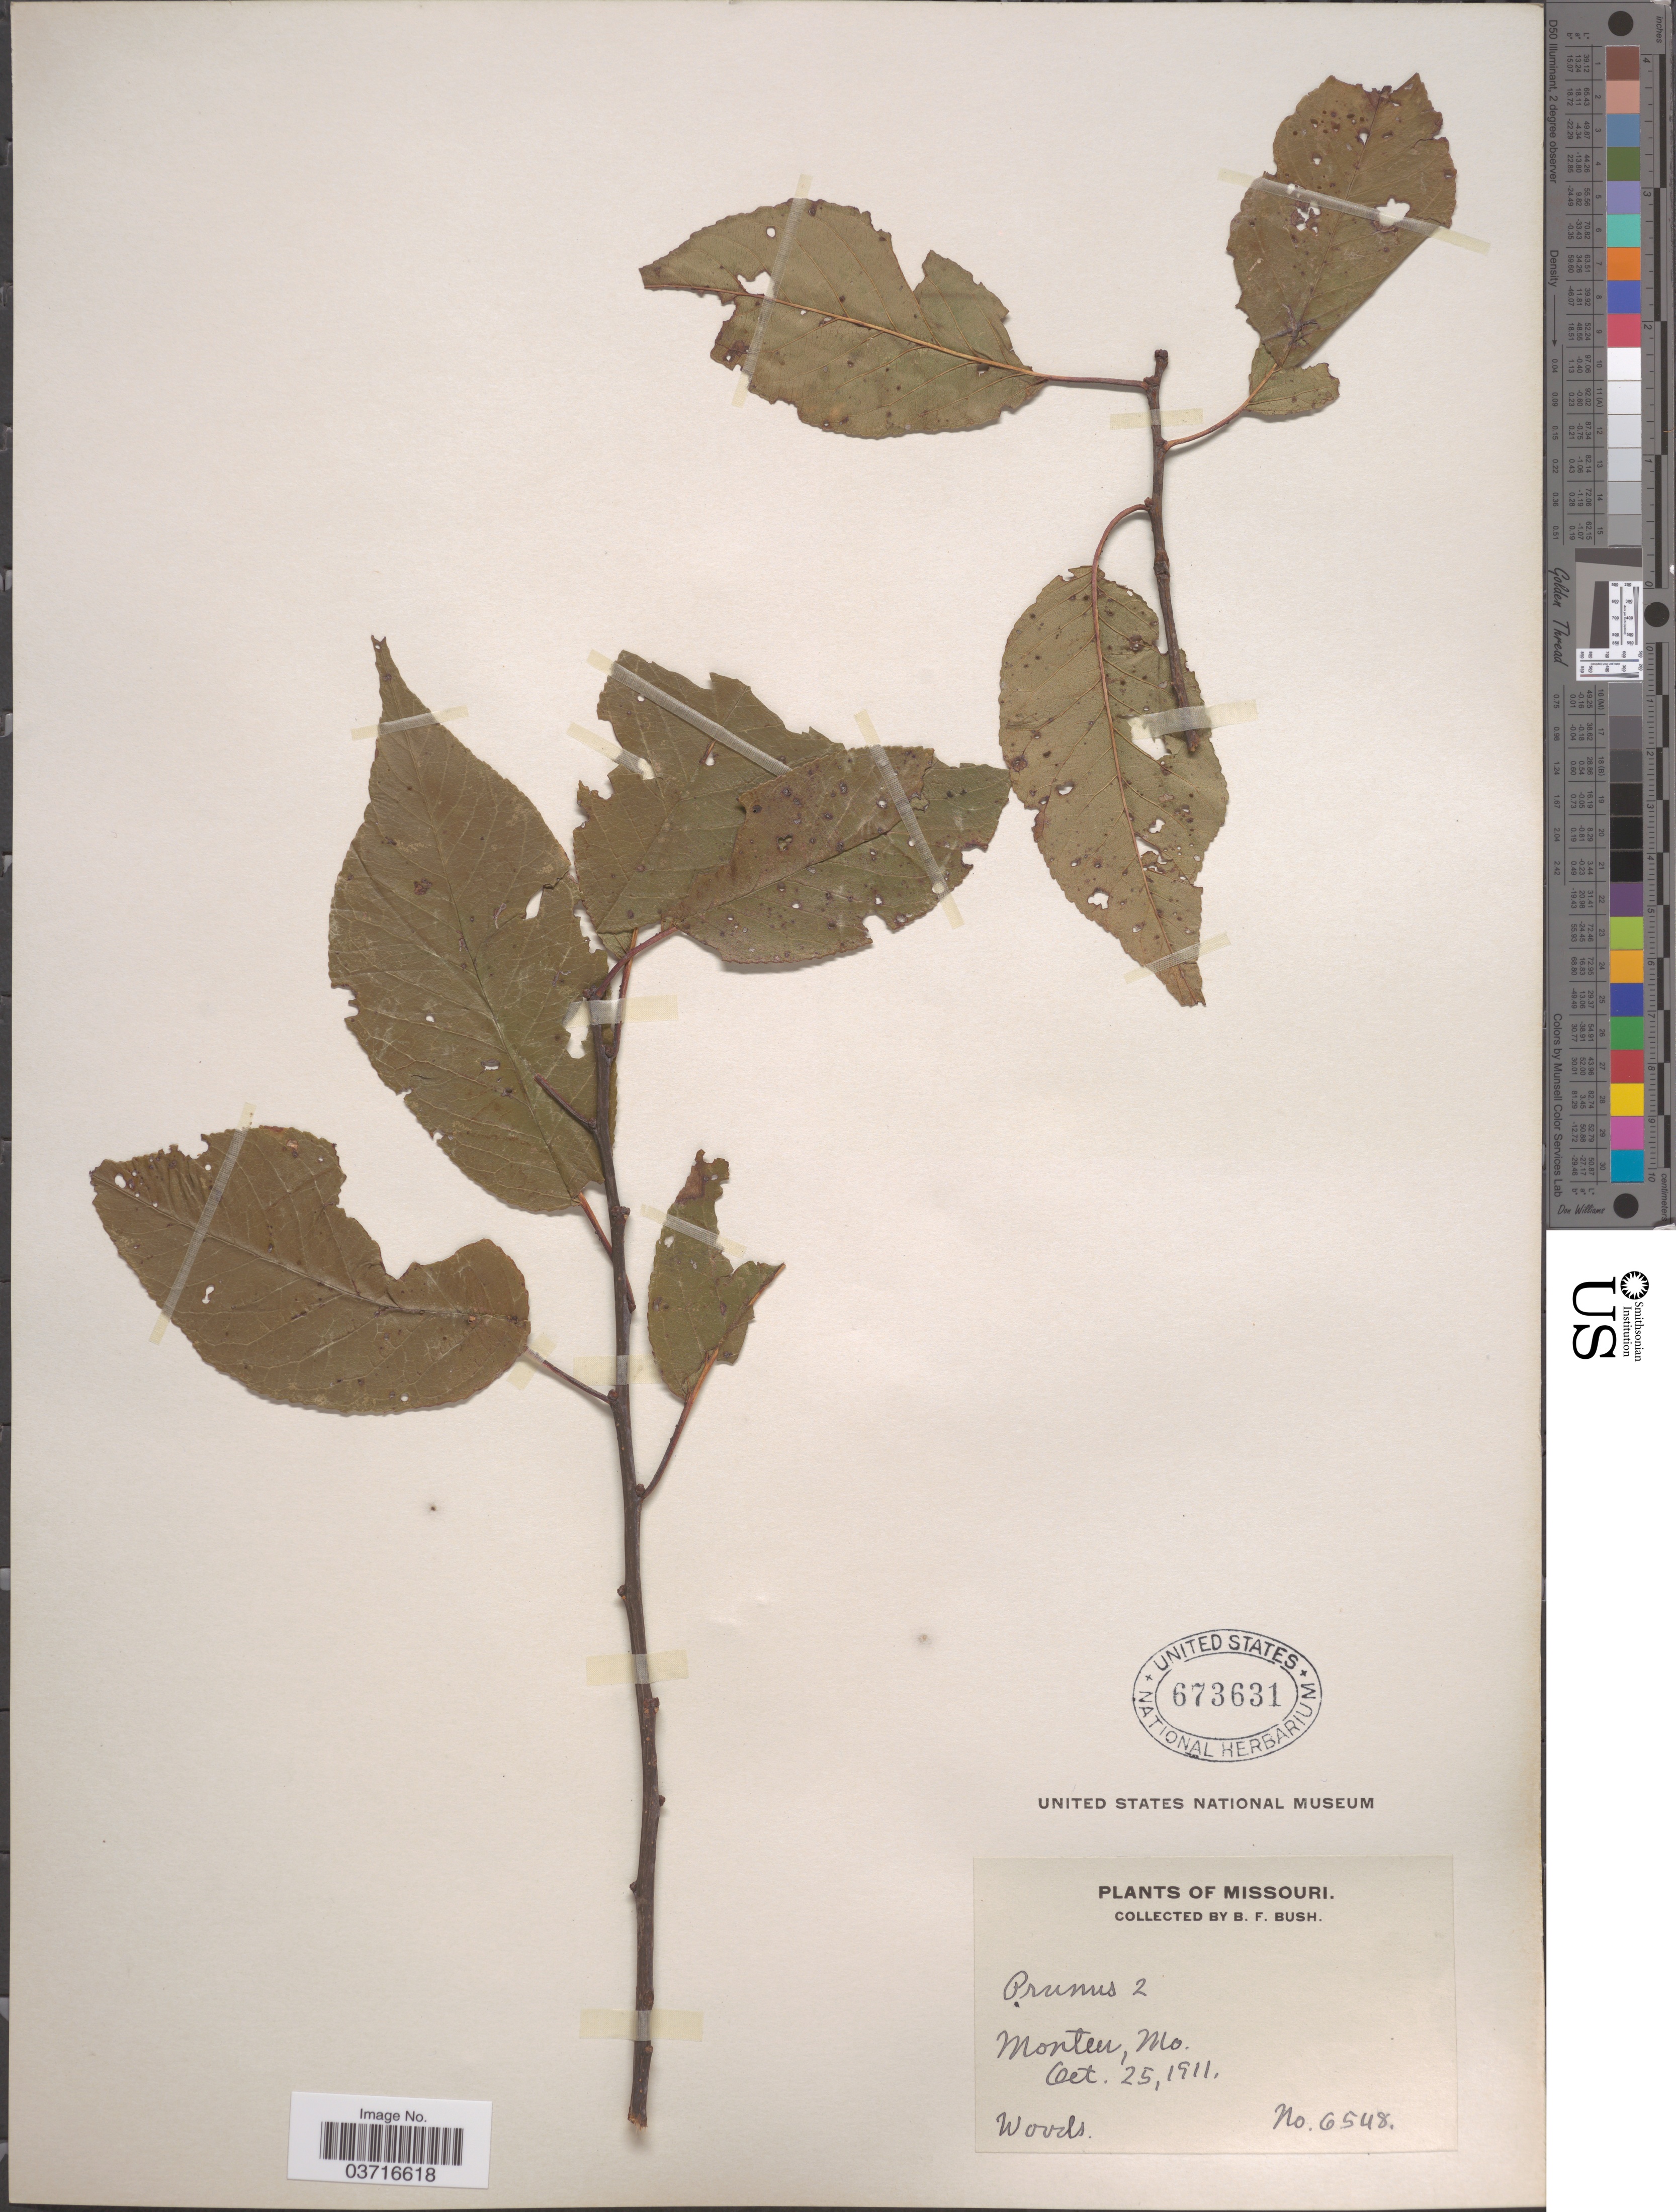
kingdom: Plantae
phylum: Tracheophyta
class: Magnoliopsida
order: Rosales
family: Rosaceae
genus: Prunus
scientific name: Prunus sp.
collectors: B. F. Bush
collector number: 6548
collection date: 1911-10-25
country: United States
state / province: Missouri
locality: Monteer.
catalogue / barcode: US 673631